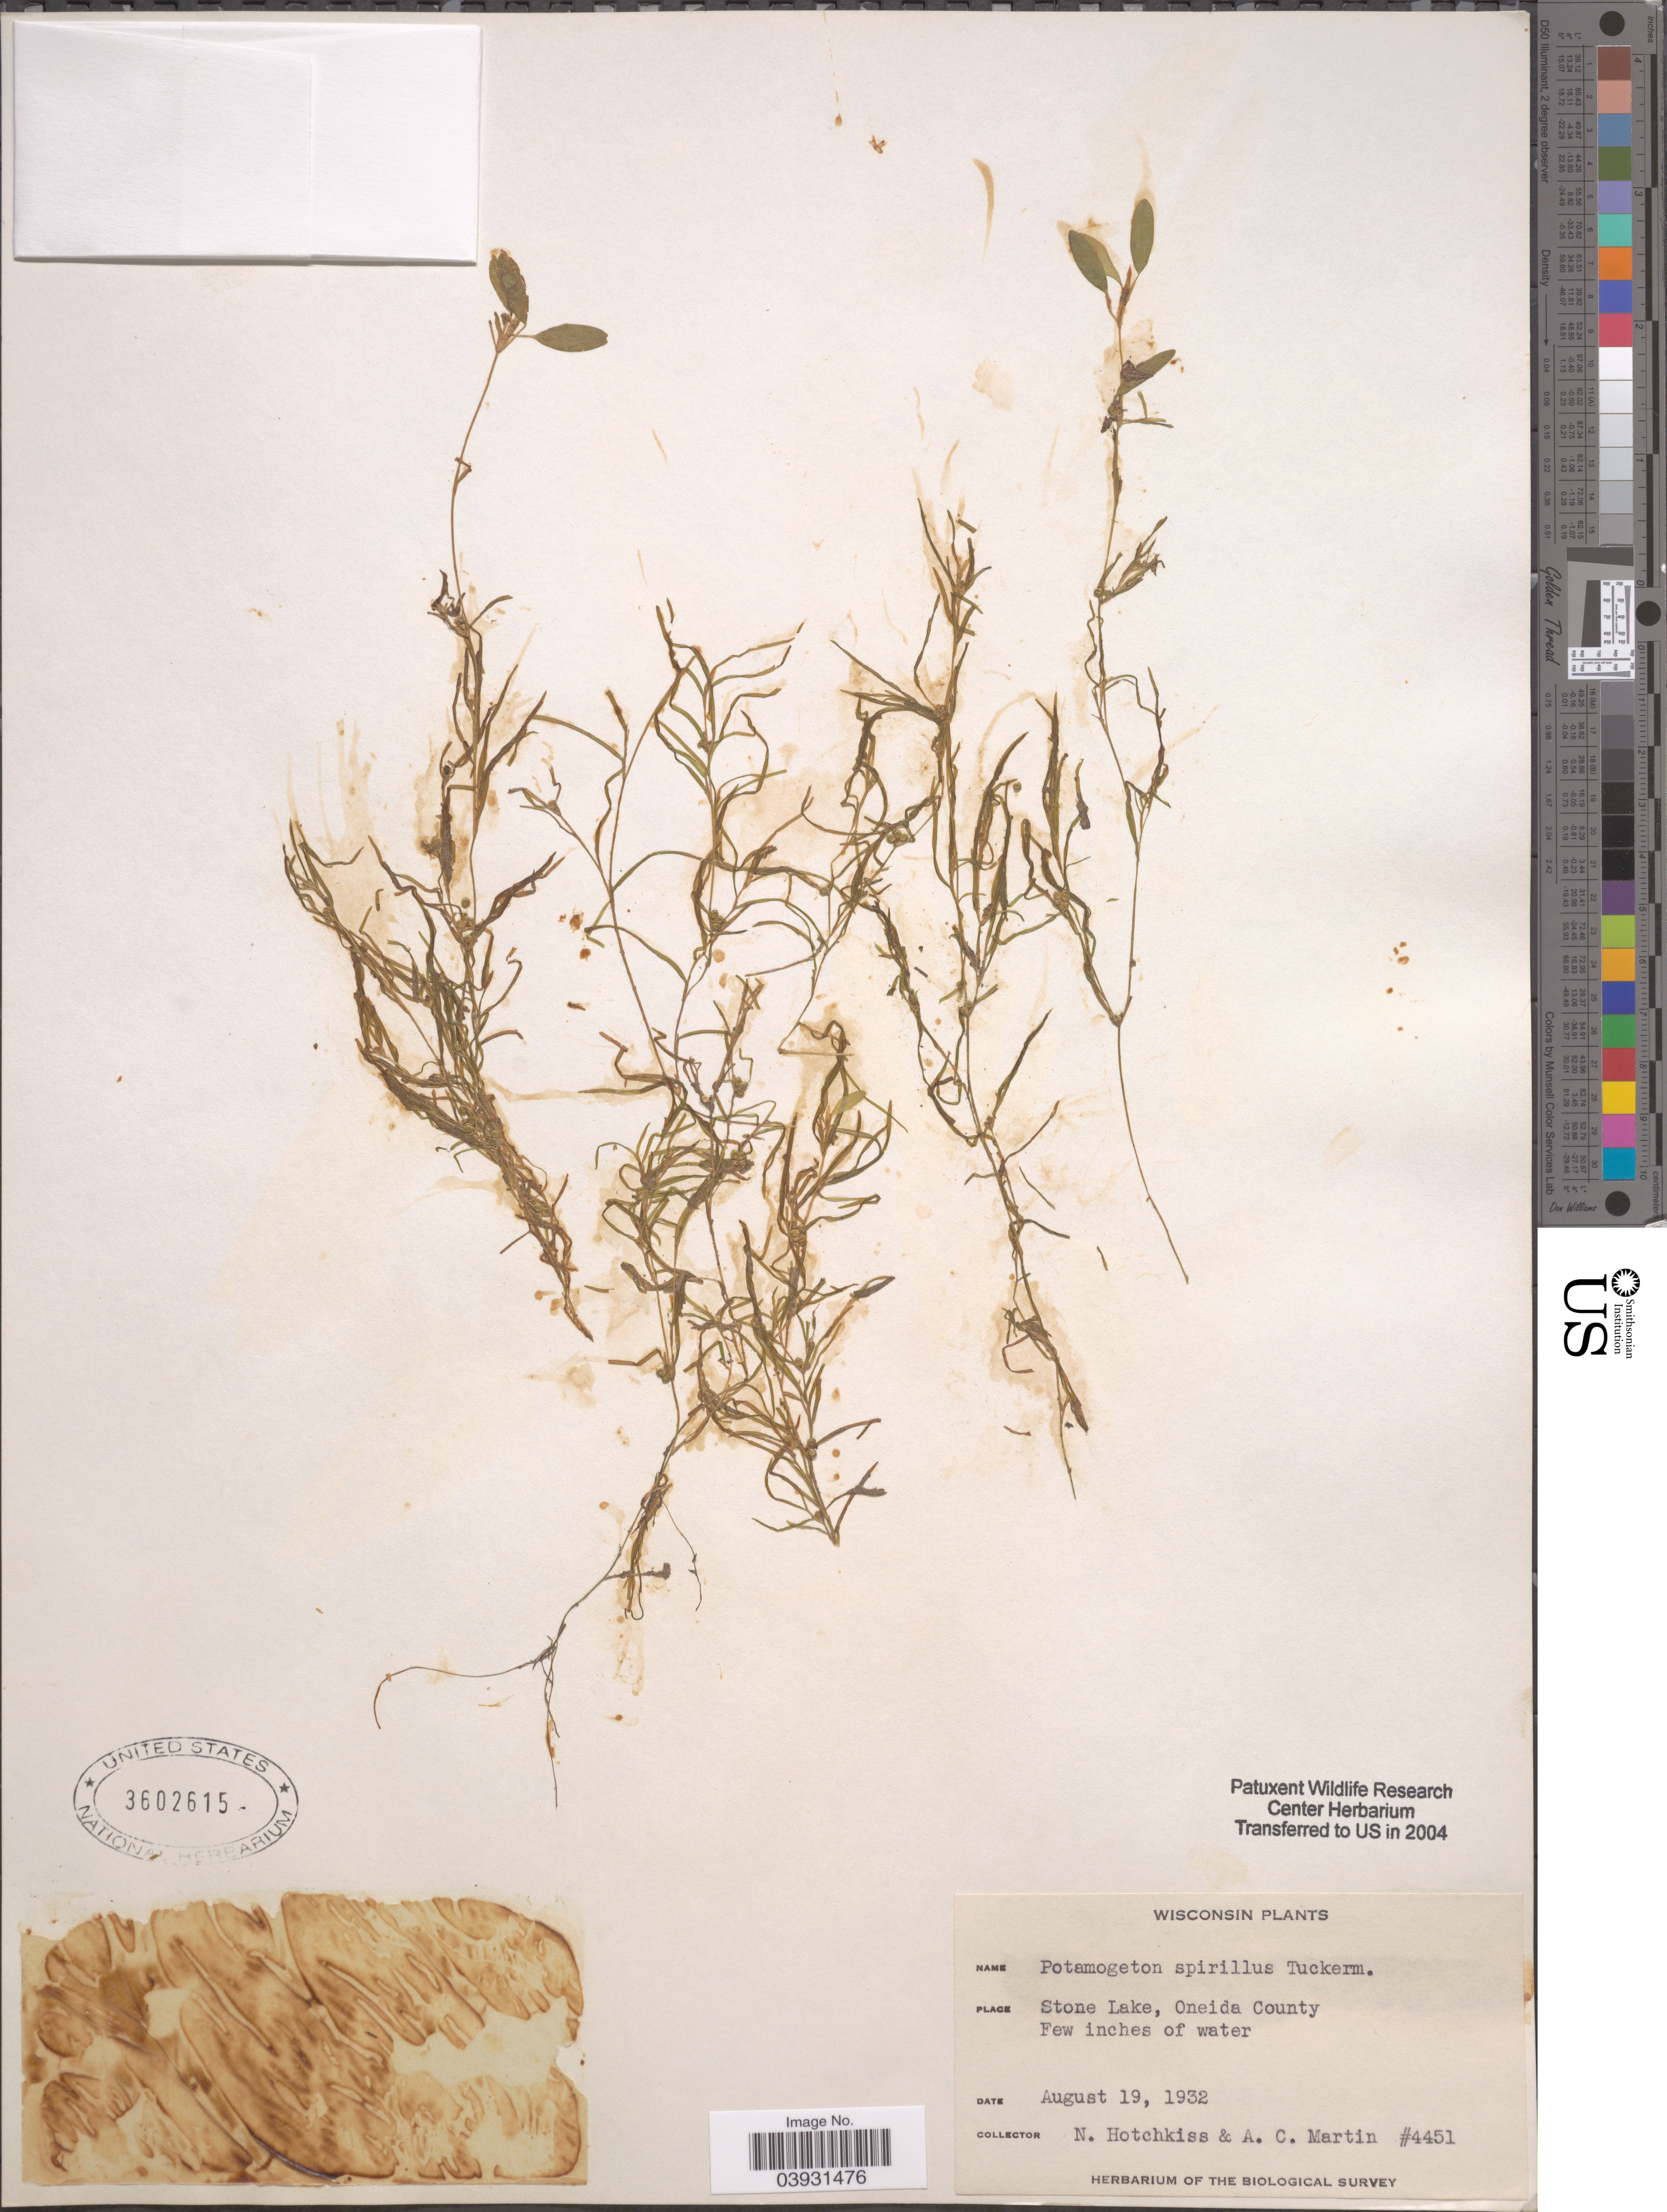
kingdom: Plantae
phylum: Tracheophyta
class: Liliopsida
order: Alismatales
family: Potamogetonaceae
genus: Potamogeton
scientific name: Potamogeton spirillus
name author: Tuck.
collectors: N. Hotchkiss & A. C. Martin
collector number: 4451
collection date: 1932-08-19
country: United States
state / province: Wisconsin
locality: Stone Lake, Oneida County.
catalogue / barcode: US 3602615